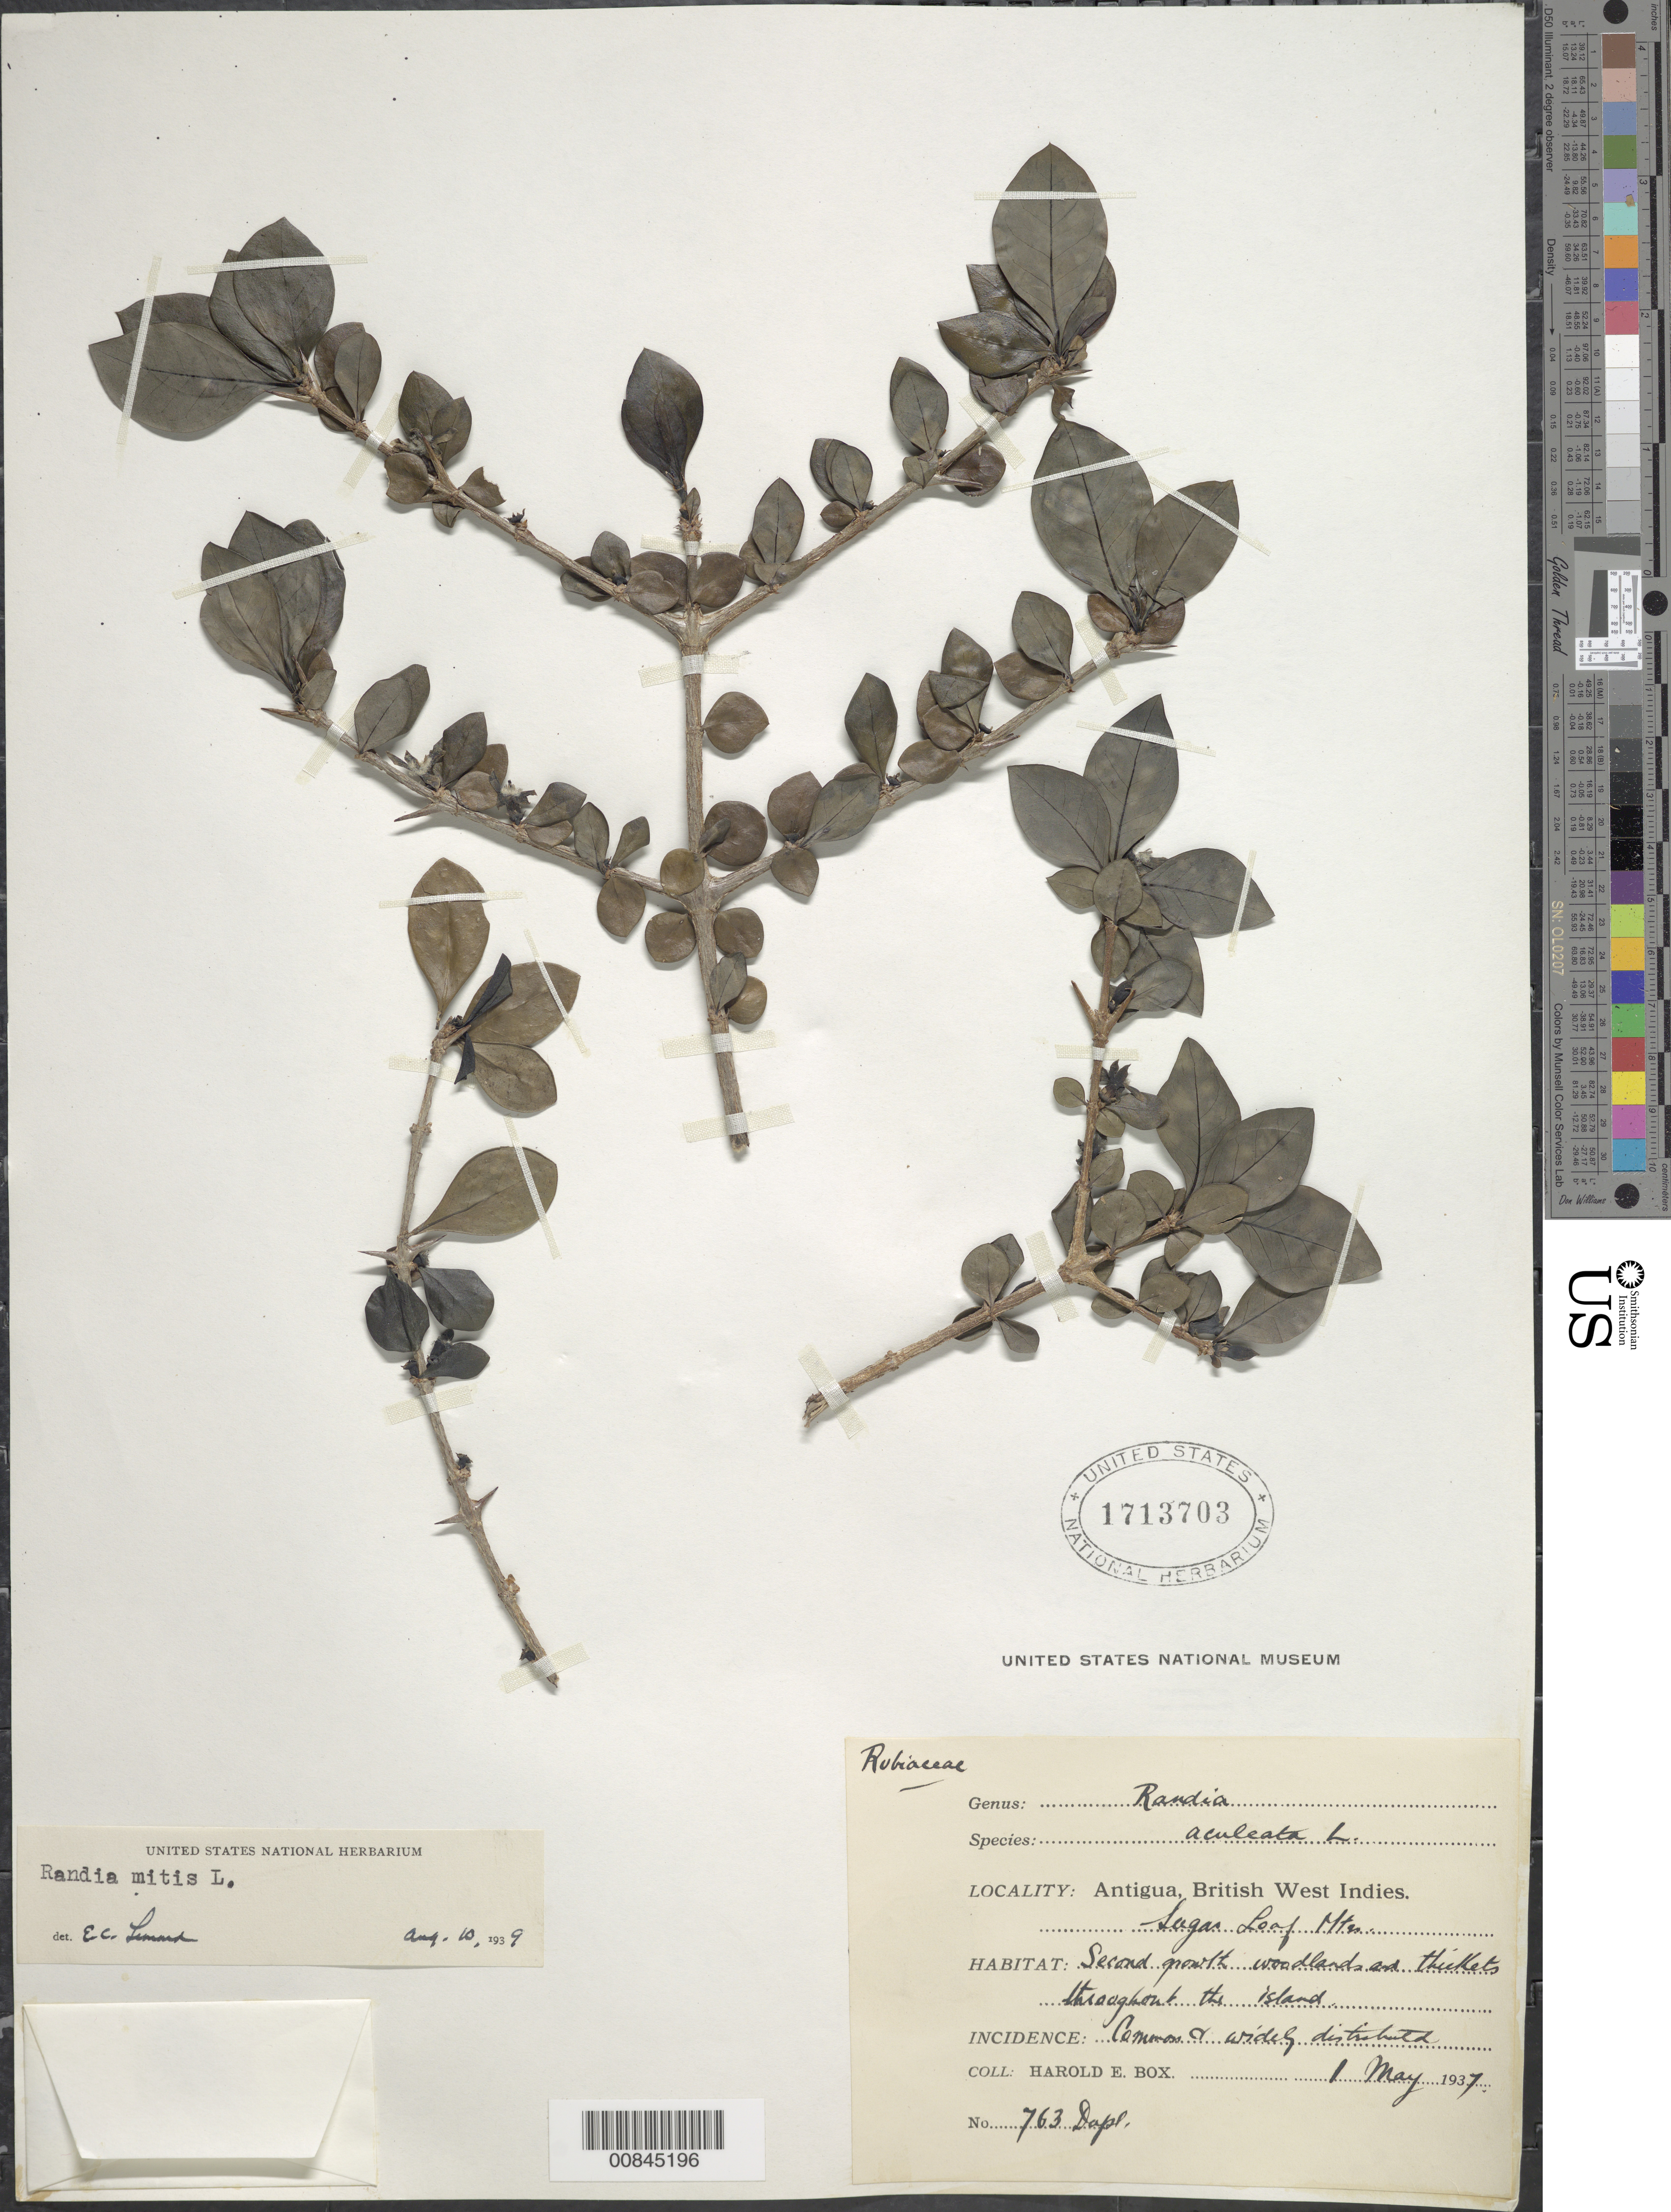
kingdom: Plantae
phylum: Tracheophyta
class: Magnoliopsida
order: Gentianales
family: Rubiaceae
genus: Randia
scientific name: Randia aculeata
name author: L.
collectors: H. E. Box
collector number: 763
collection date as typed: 01 May 1937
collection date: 1937-05-01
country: Antigua and Barbuda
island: Leeward Is.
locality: Sugar Loaf Mts.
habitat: Second growth woodlands and thickets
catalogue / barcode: US 1713703